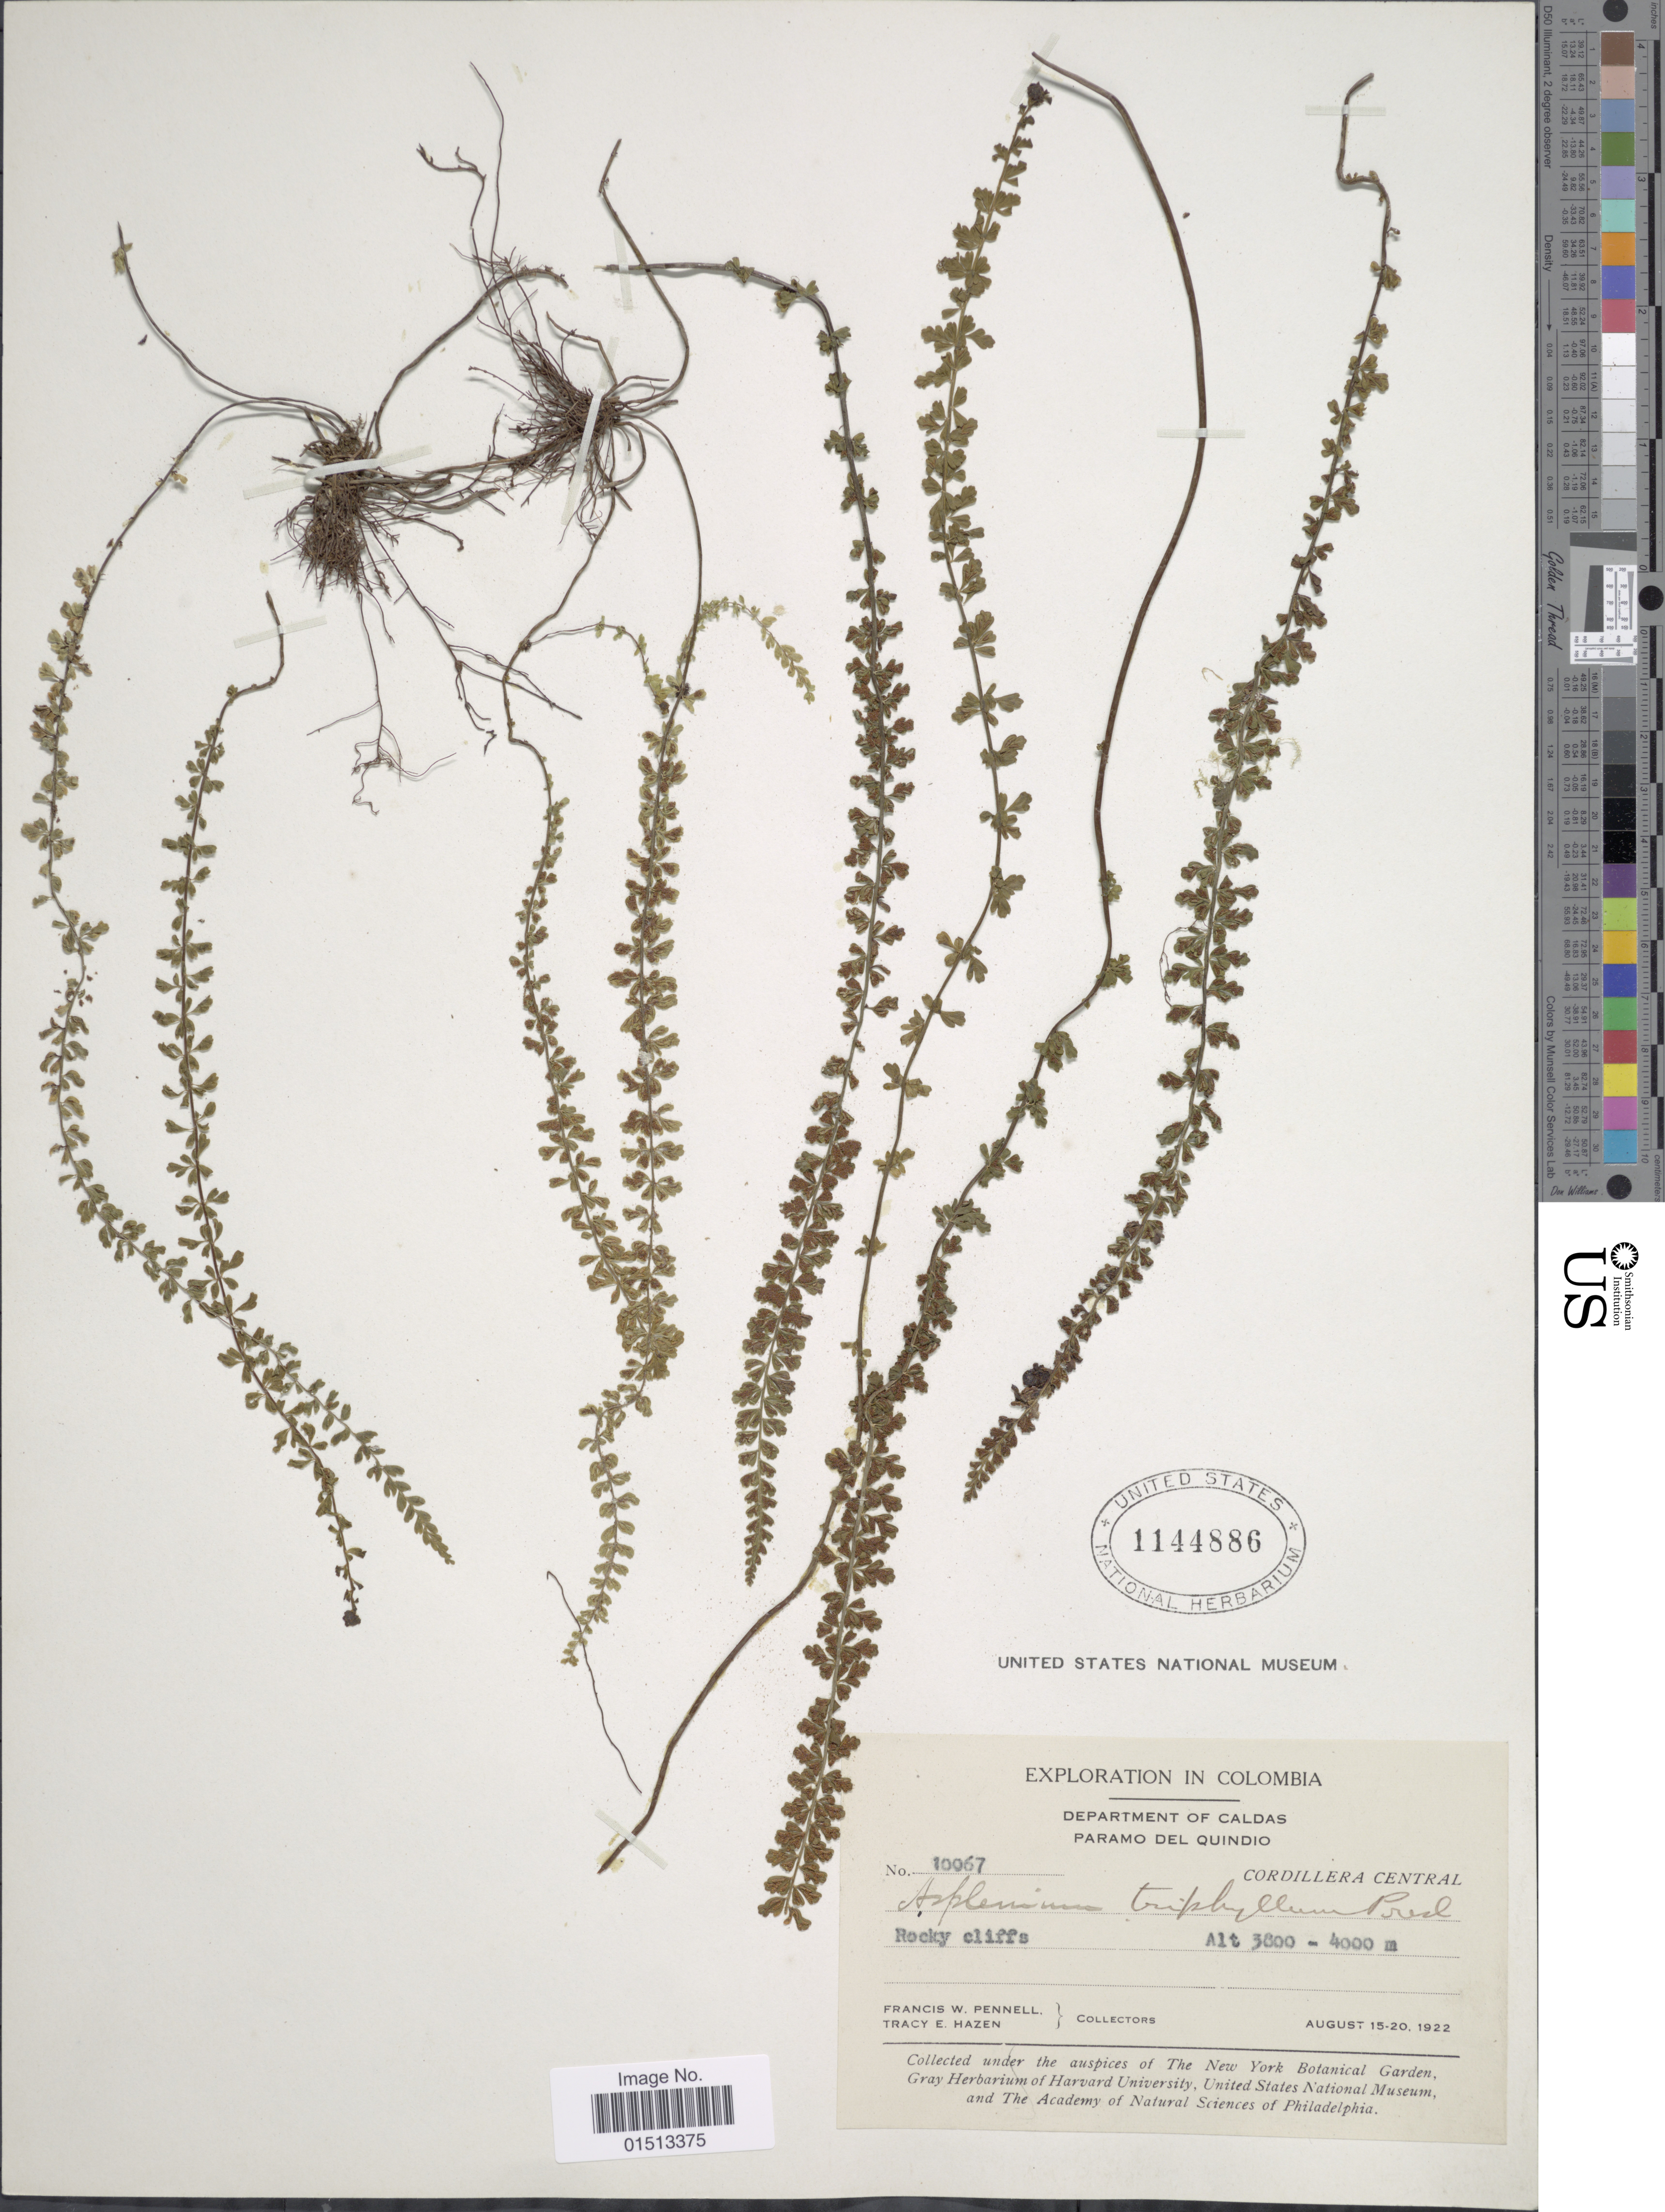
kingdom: Plantae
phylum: Tracheophyta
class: Polypodiopsida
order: Polypodiales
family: Aspleniaceae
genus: Asplenium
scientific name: Asplenium triphyllum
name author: C. Presl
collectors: F. W. Pennell & T. E. Hazen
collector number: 10067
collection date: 1922-08-15/1922-08-20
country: Colombia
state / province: Quindío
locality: Department of Caldas, Cordillera Central.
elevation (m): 3800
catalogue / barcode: US 1144886